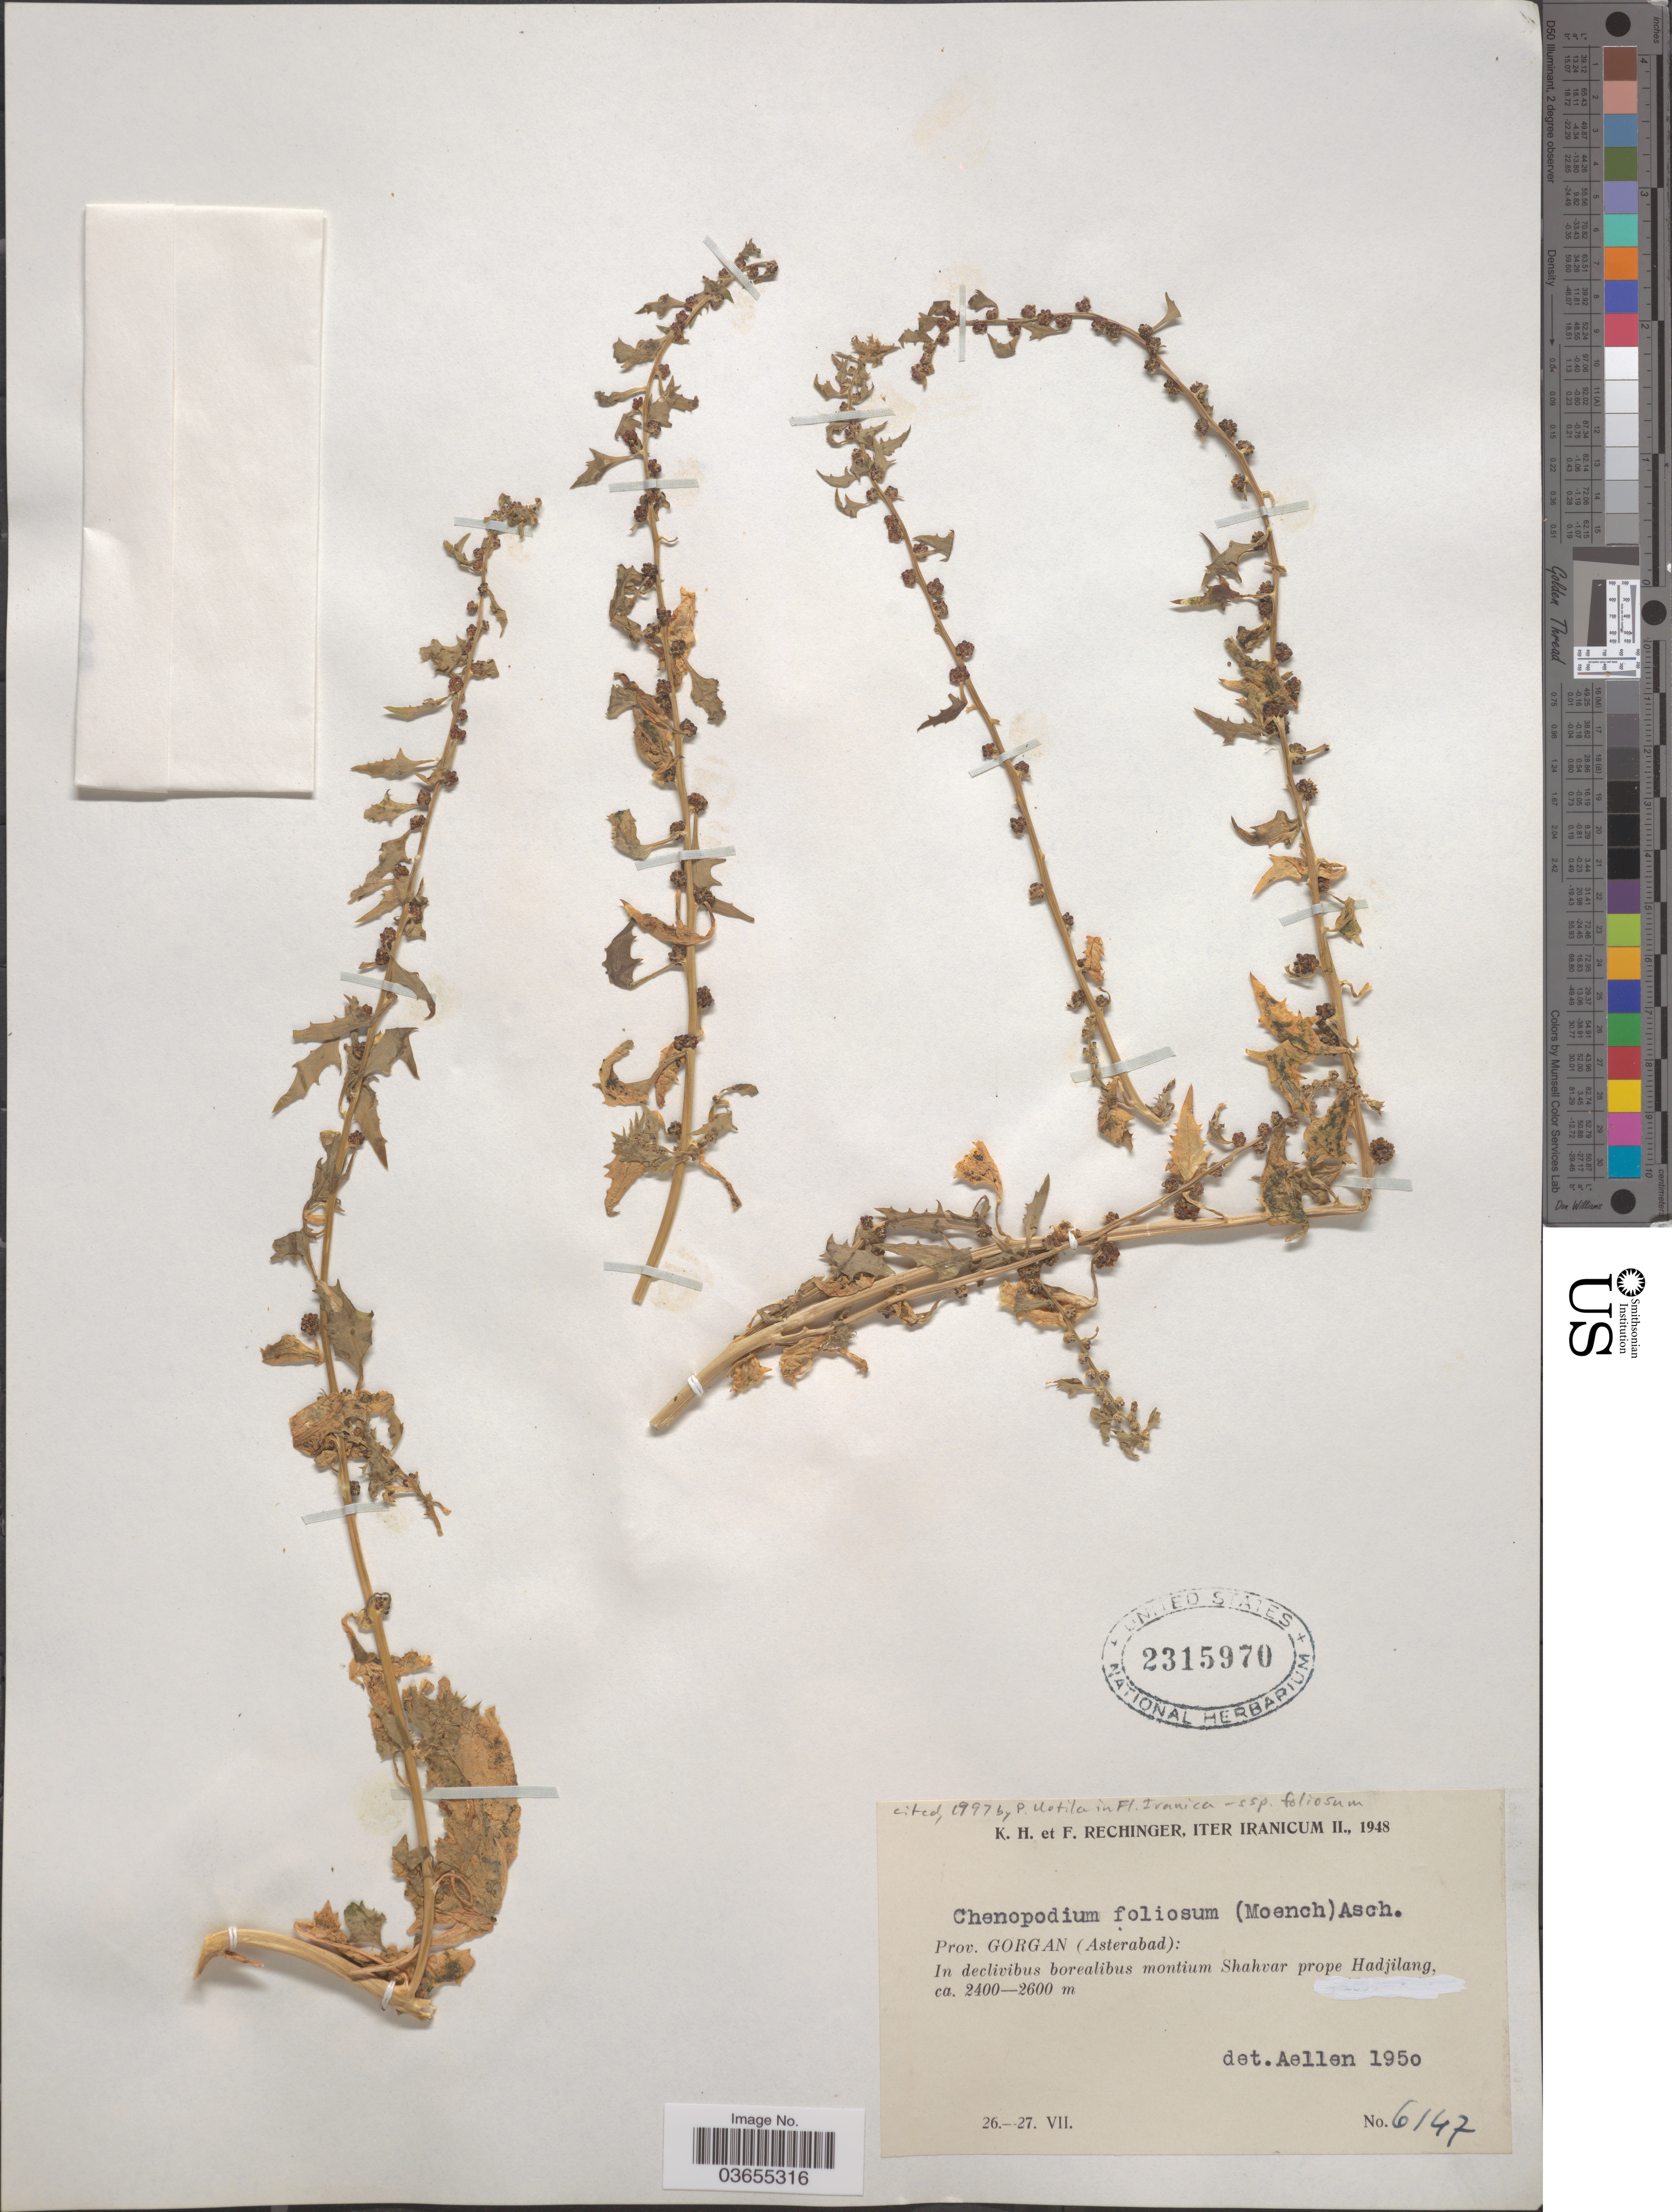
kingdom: Plantae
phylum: Tracheophyta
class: Magnoliopsida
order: Caryophyllales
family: Amaranthaceae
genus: Chenopodium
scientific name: Chenopodium foliosum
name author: Asch.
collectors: K. H. Rechinger & F. Rechinger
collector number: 6147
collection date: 1948-07-26/1948-07-27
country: Iran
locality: Prov. Gorgan (Asterabad): in declivibus borealibus montium Shahvar prope Hadjilang.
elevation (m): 2400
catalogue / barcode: US 2315970